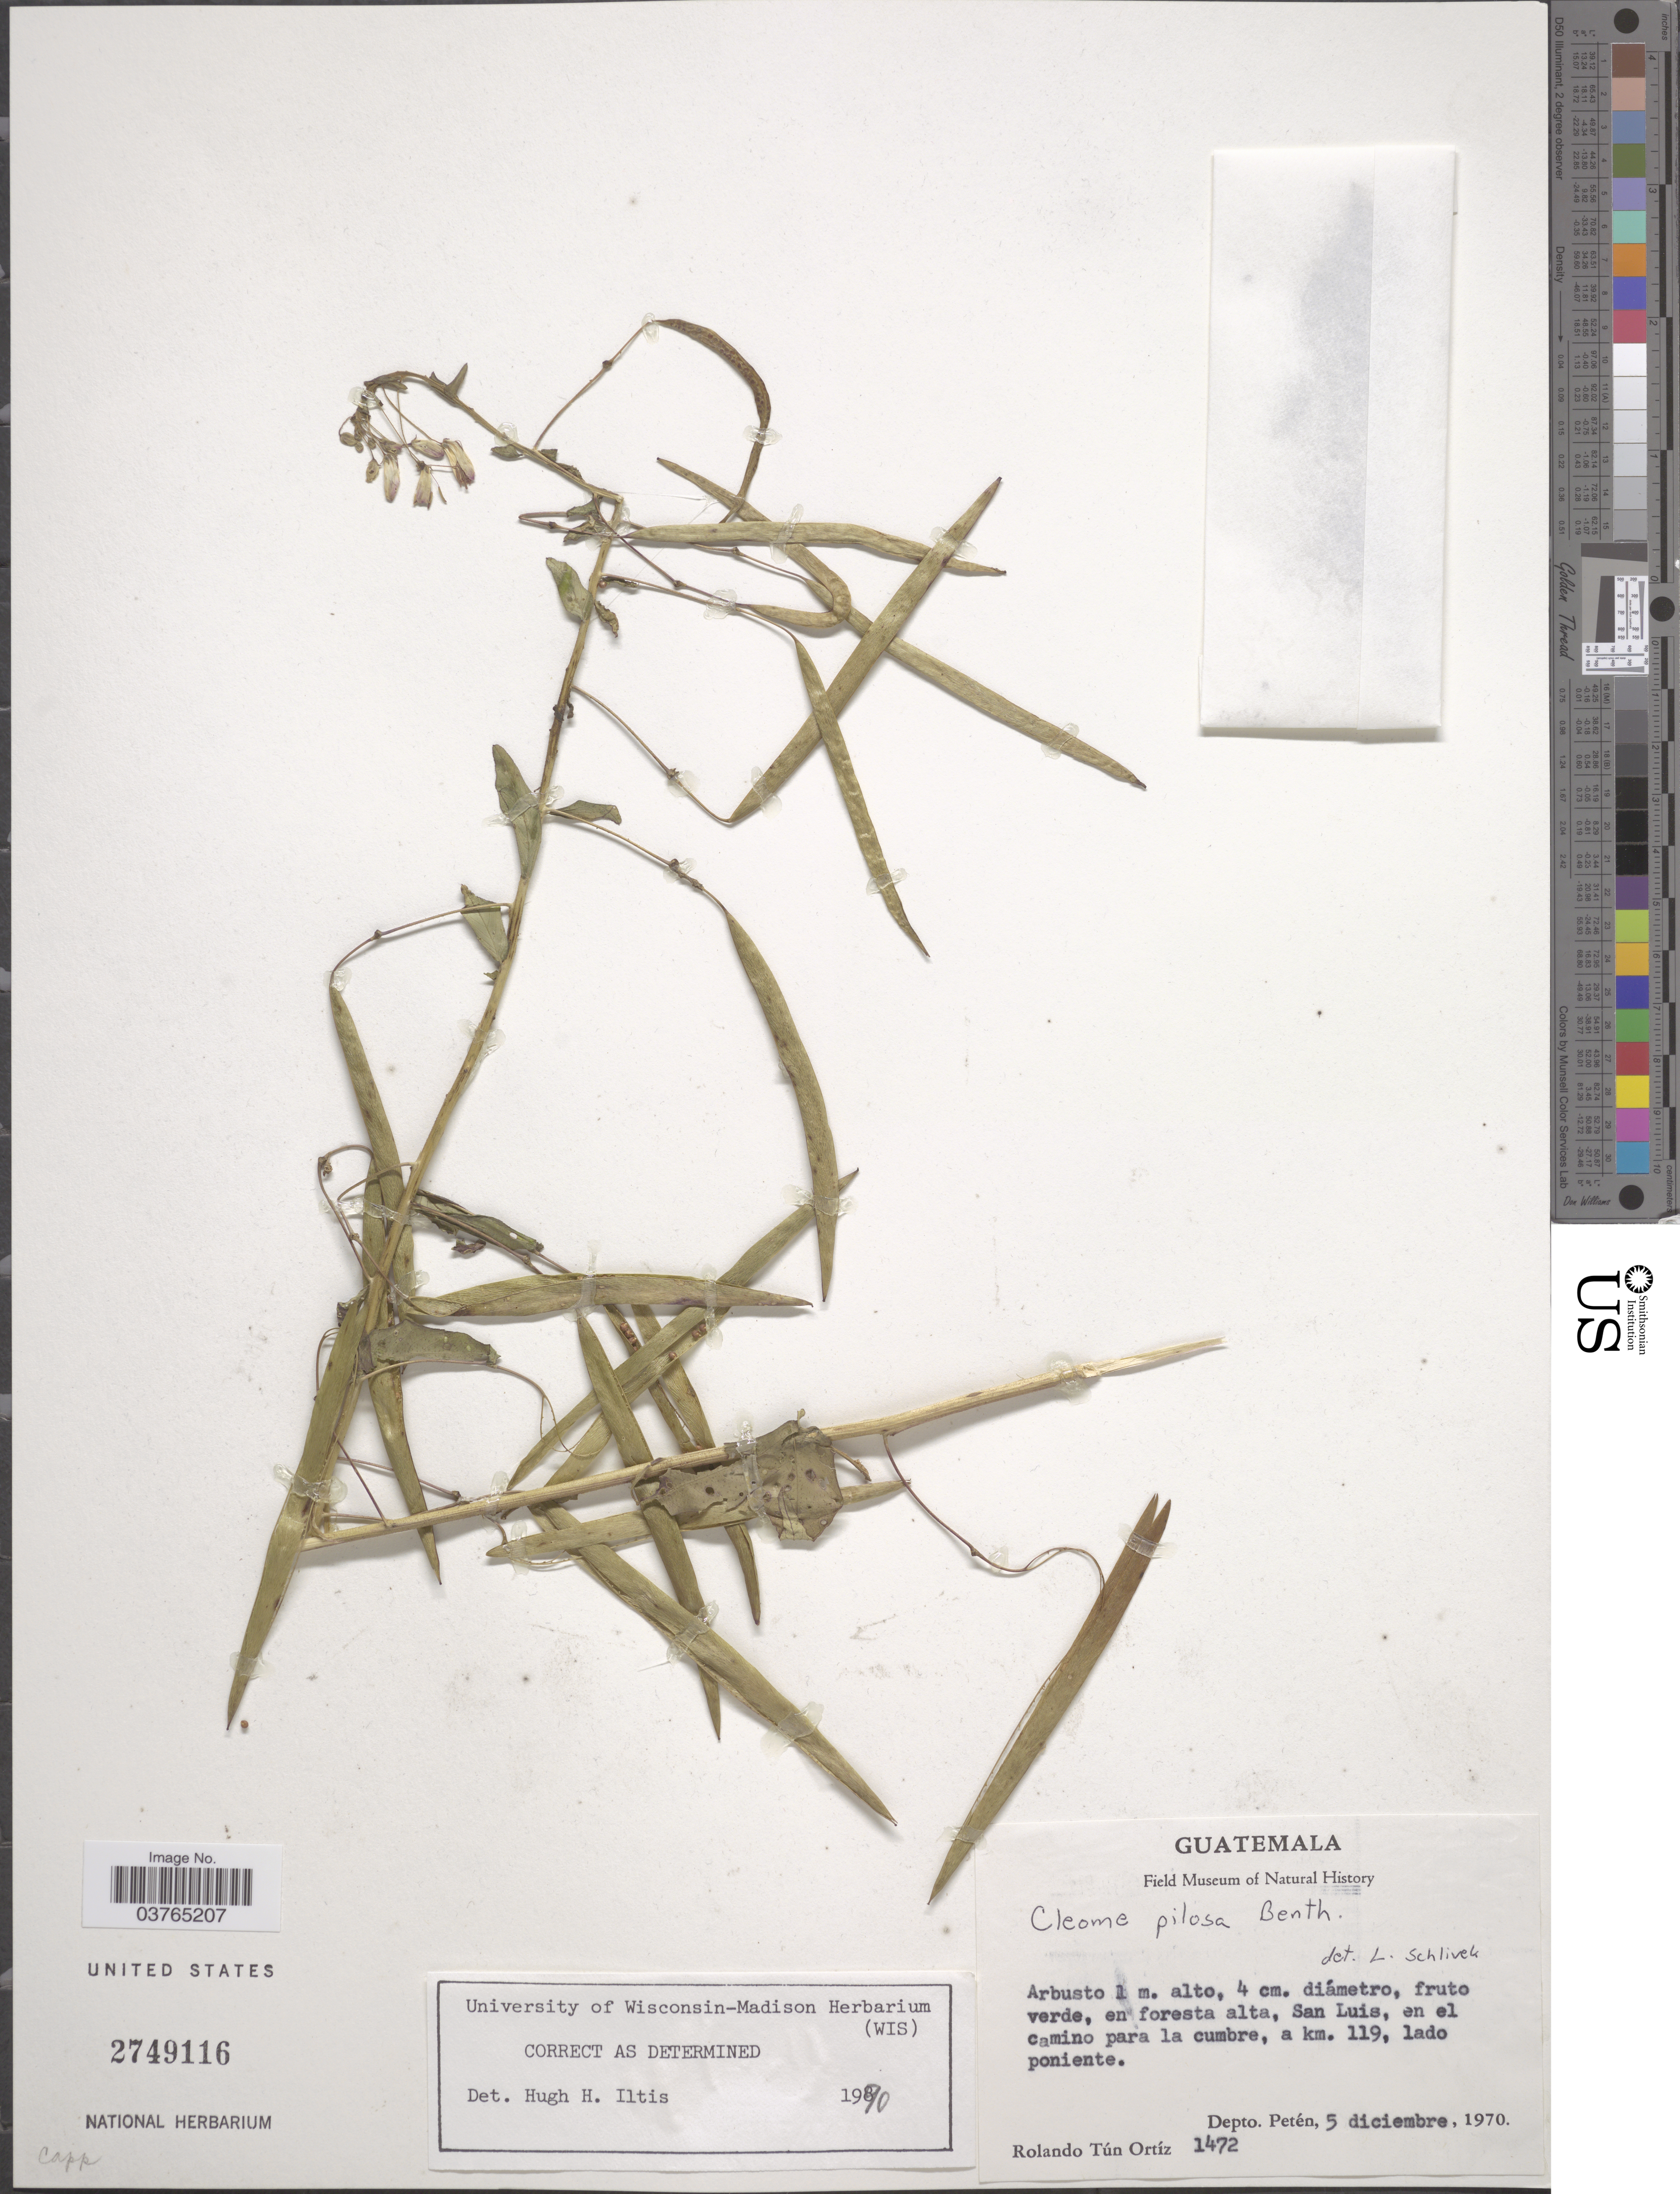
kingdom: Plantae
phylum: Tracheophyta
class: Magnoliopsida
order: Brassicales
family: Cleomaceae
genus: Cochranella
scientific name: Cochranella pilosa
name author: (Benth.) E.M. McGinty & Roalson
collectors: R. T. Ortíz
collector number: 1472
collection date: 1970-12-05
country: Guatemala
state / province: El Peten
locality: San Luis, en el camino para la cumbre, a km. 119, lado poniente. Depto. Petén.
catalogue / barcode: US 2749116